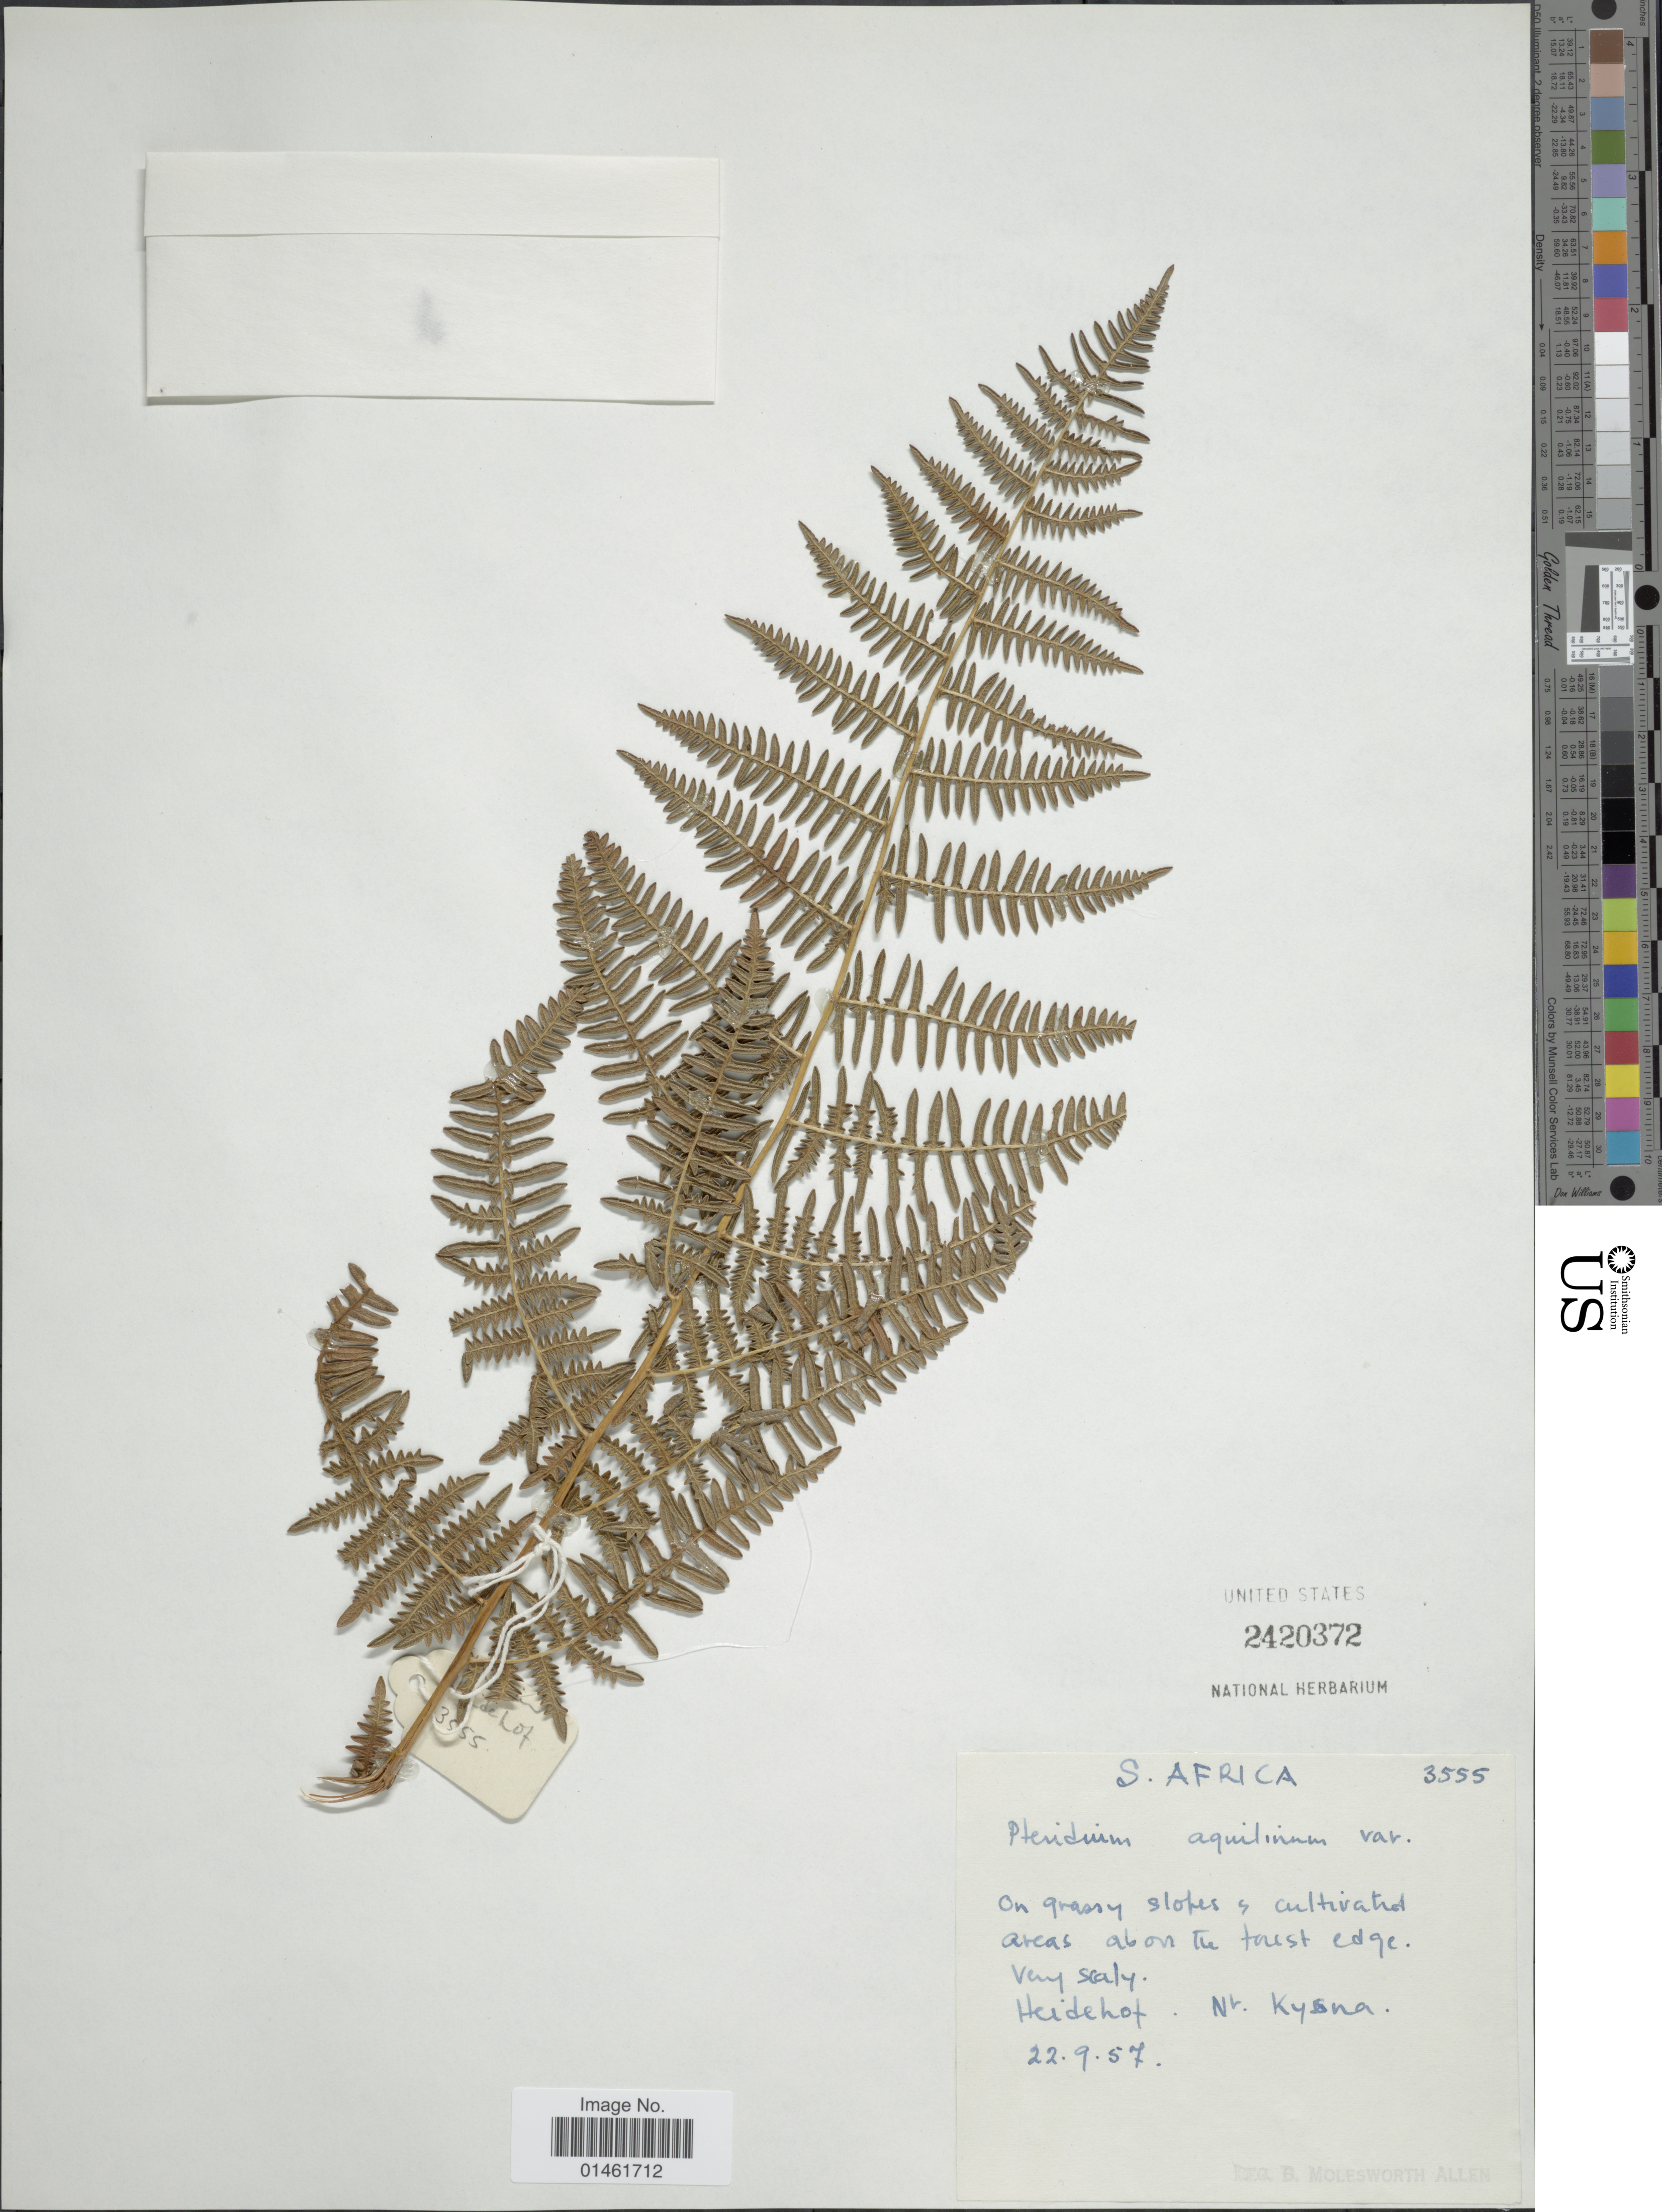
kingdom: Plantae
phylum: Tracheophyta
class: Polypodiopsida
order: Polypodiales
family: Dennstaedtiaceae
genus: Pteridium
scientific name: Pteridium aquilinum var. typicum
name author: R.M. Tryon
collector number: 3555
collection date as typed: Transcribed d/m/y: 22/9/57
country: South Africa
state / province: Western Cape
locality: S. Africa, on grassy slopes cultivate areas above the forest edge, Heidehof, Nr. Kysna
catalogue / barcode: US 2420372